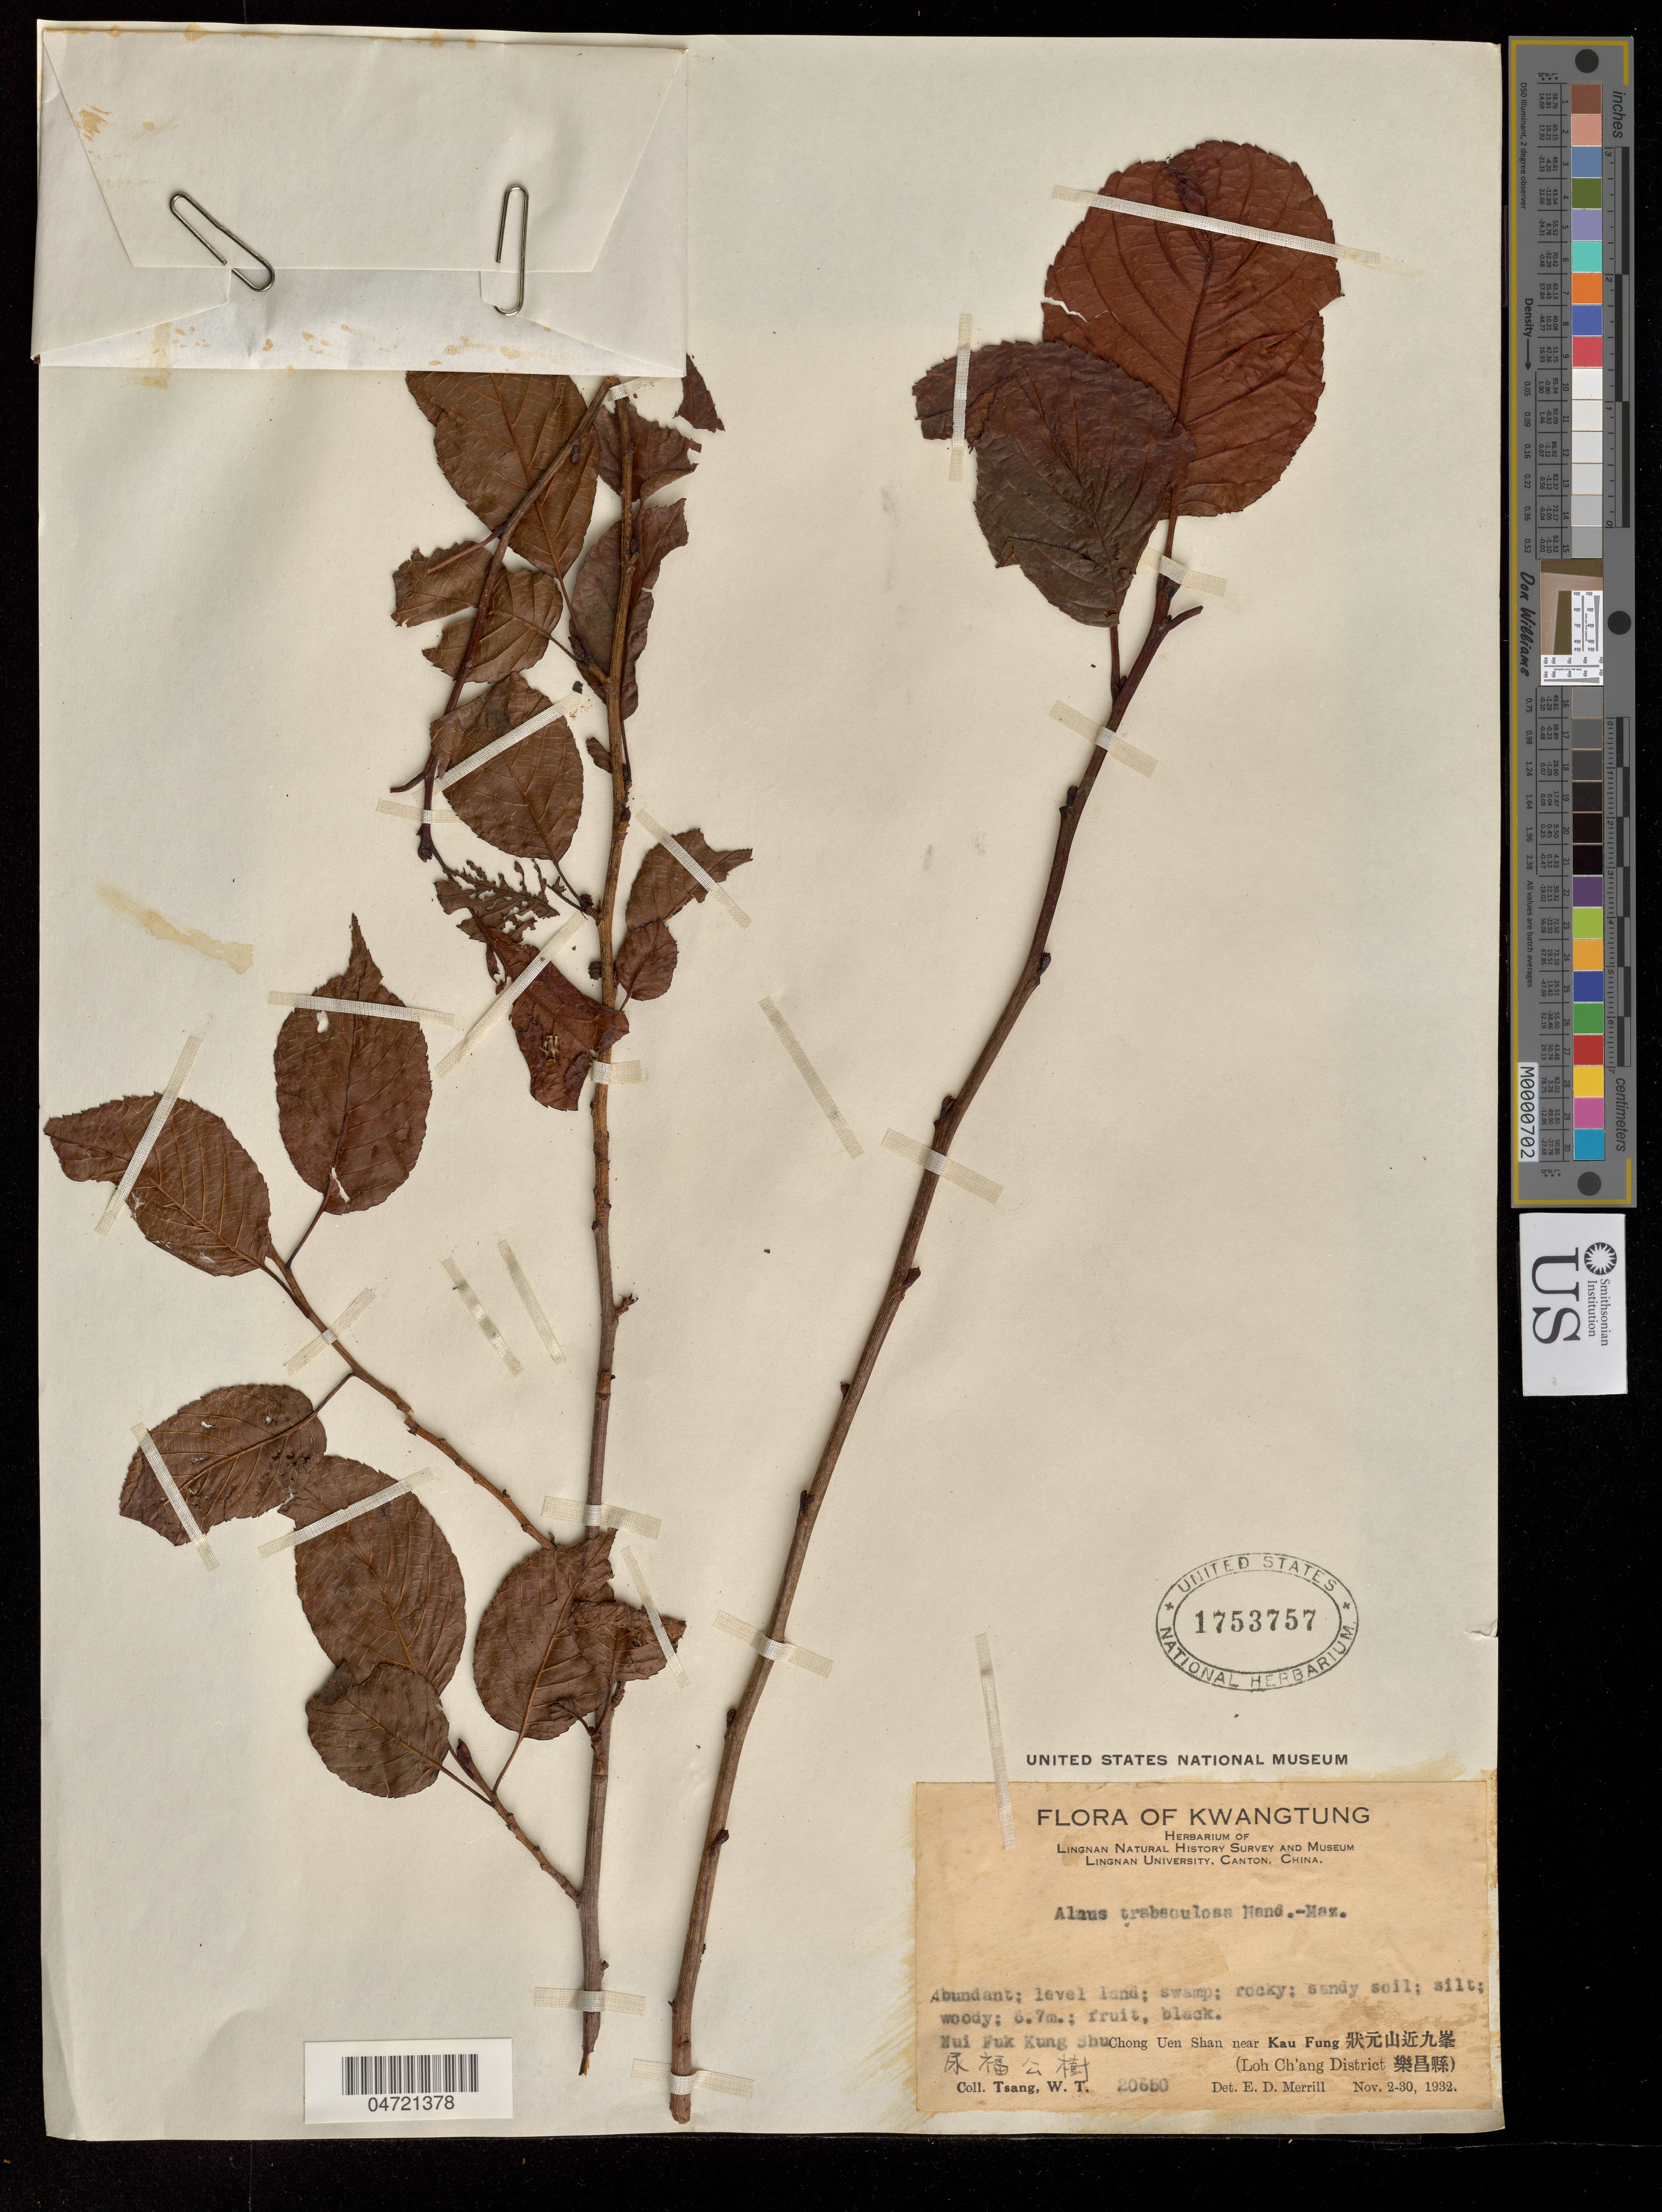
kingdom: Plantae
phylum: Tracheophyta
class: Magnoliopsida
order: Fagales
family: Betulaceae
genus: Alnus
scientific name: Alnus trabeculosa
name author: Hand.-Mazz.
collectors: W. T. Tsang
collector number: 20650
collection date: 1932-11-02/1932-11-30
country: China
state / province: Guangdong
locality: Kwangtung. Lingnan Natural History Survey and Museum. Chong Uen Shan near Kau Fung X. (Loh Ch'ang District X).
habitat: Level land, swamp, rocky, sandy soil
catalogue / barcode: US 1753757